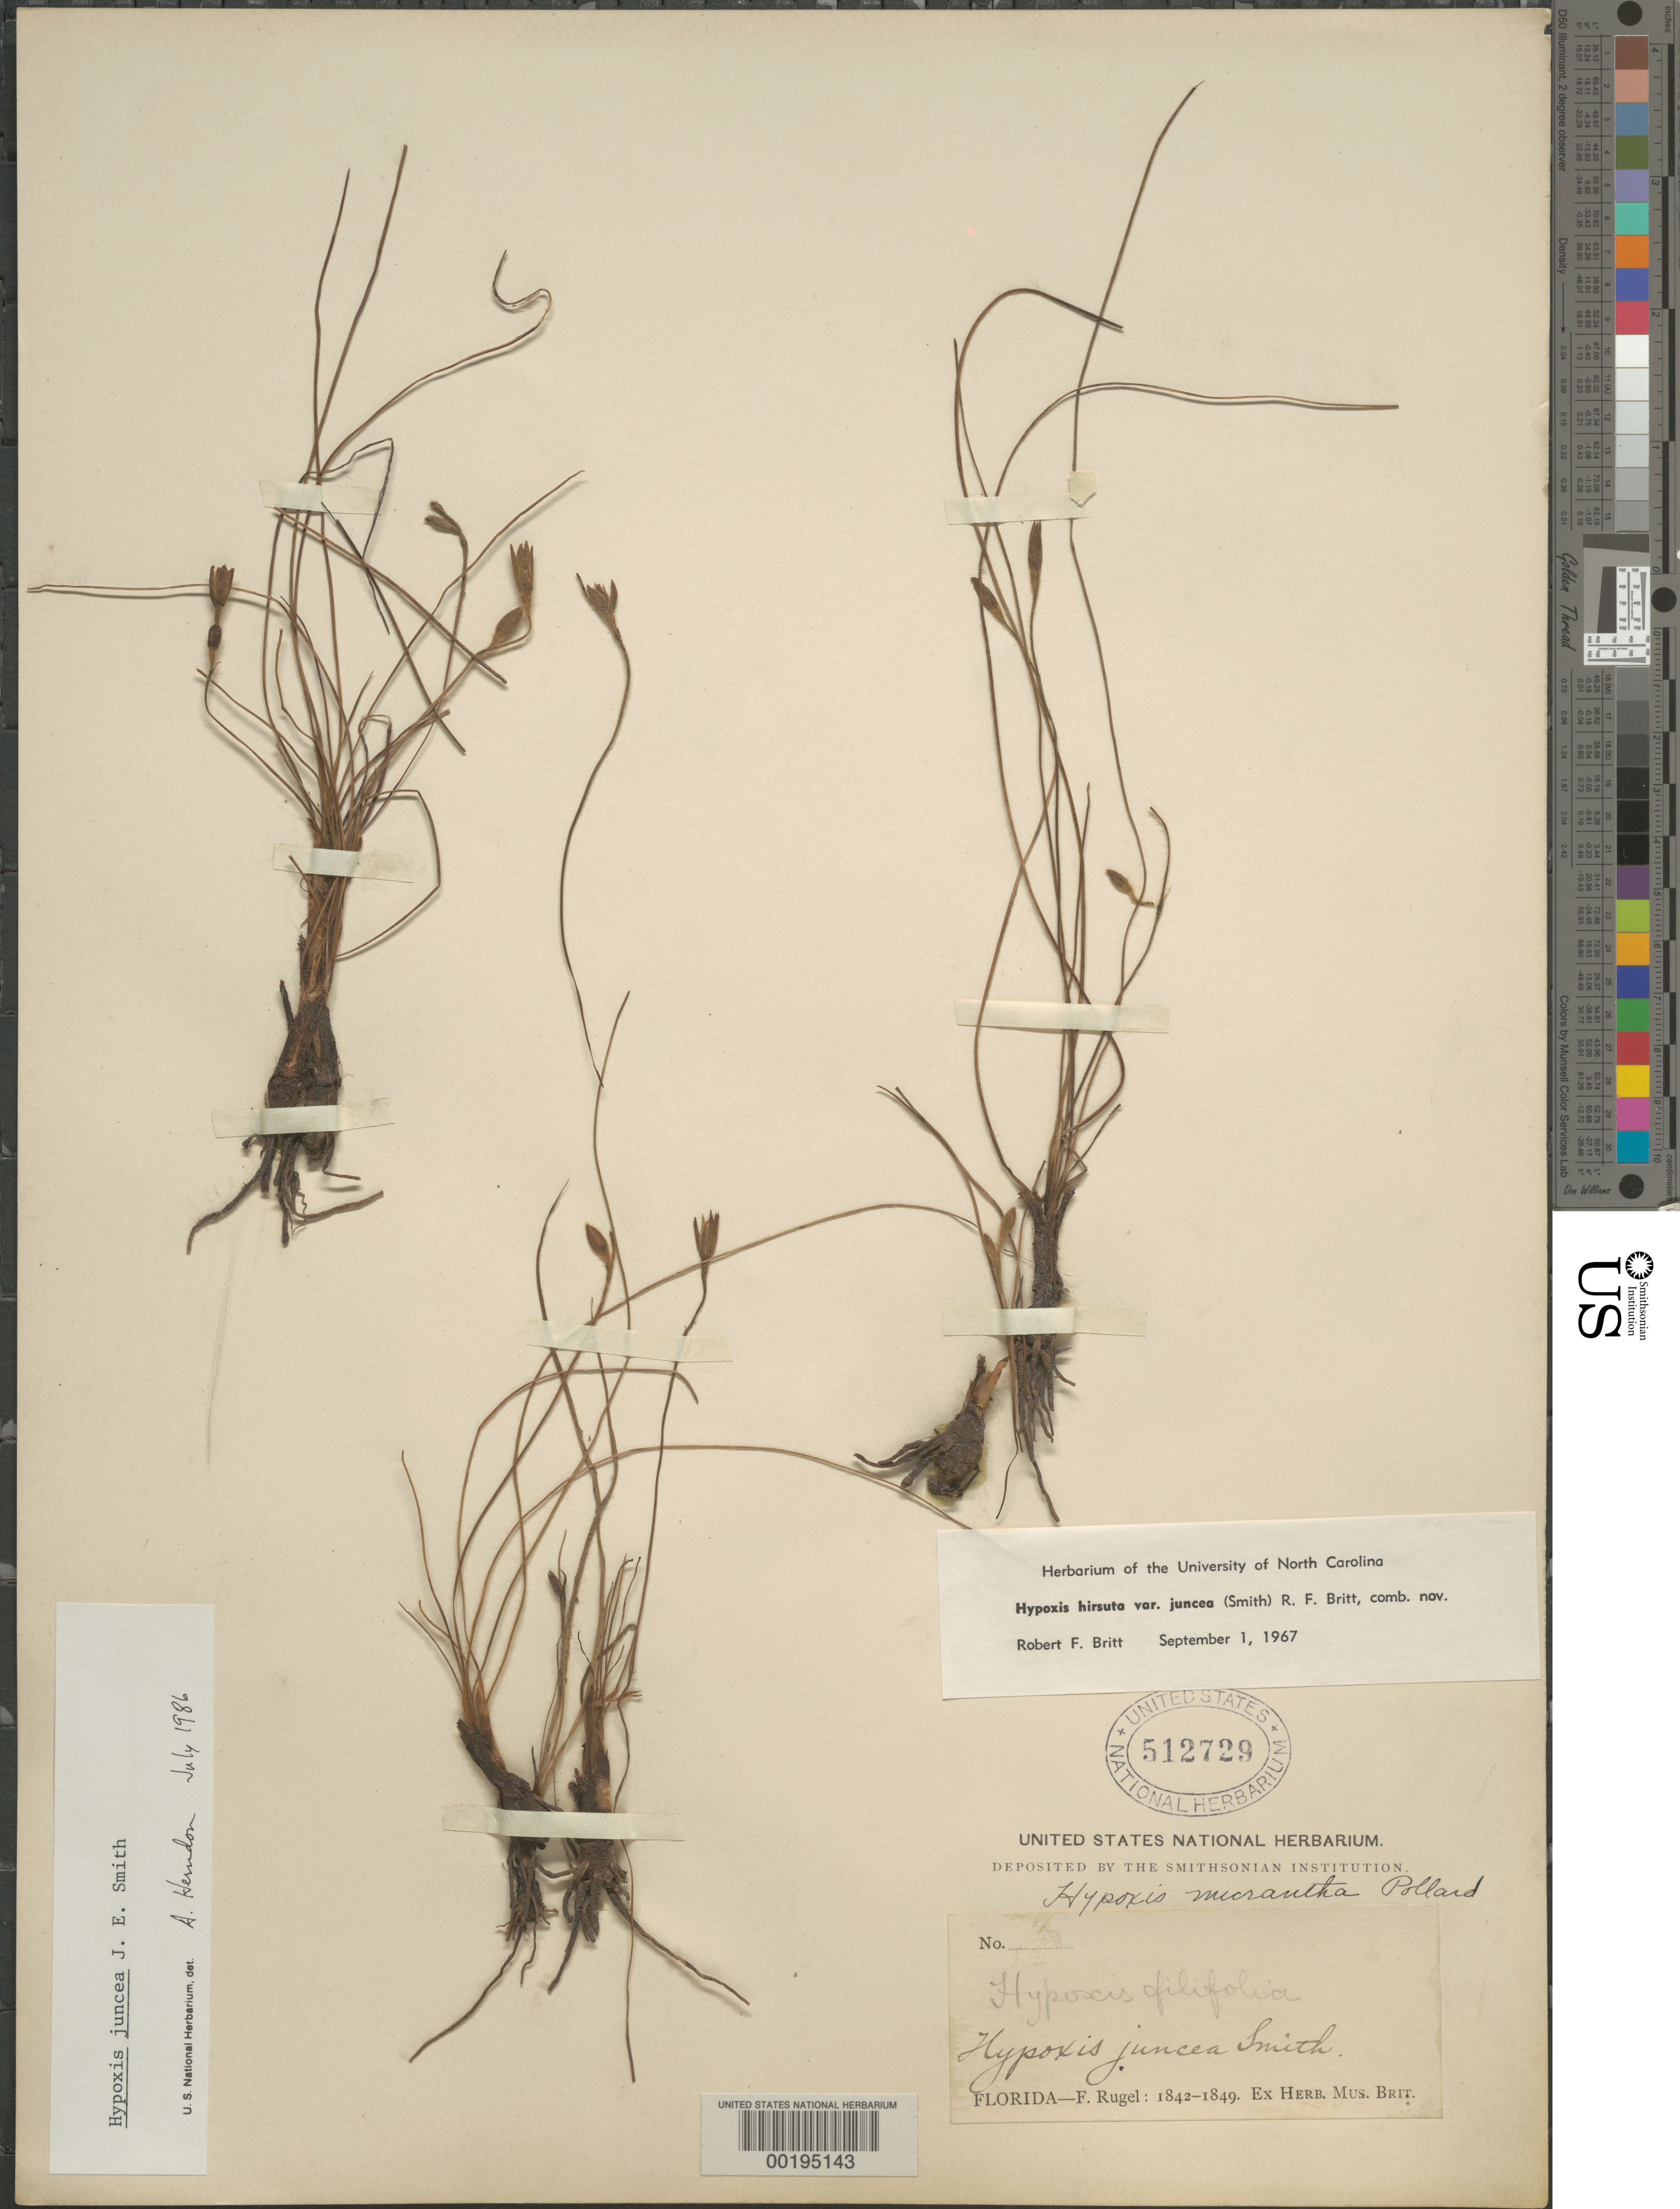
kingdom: Plantae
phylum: Tracheophyta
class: Liliopsida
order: Asparagales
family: Hypoxidaceae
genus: Hypoxis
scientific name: Hypoxis juncea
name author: Small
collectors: F. Rugel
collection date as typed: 1842 to -- --- 1849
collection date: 1842/1849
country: United States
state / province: Florida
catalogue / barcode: US 512729